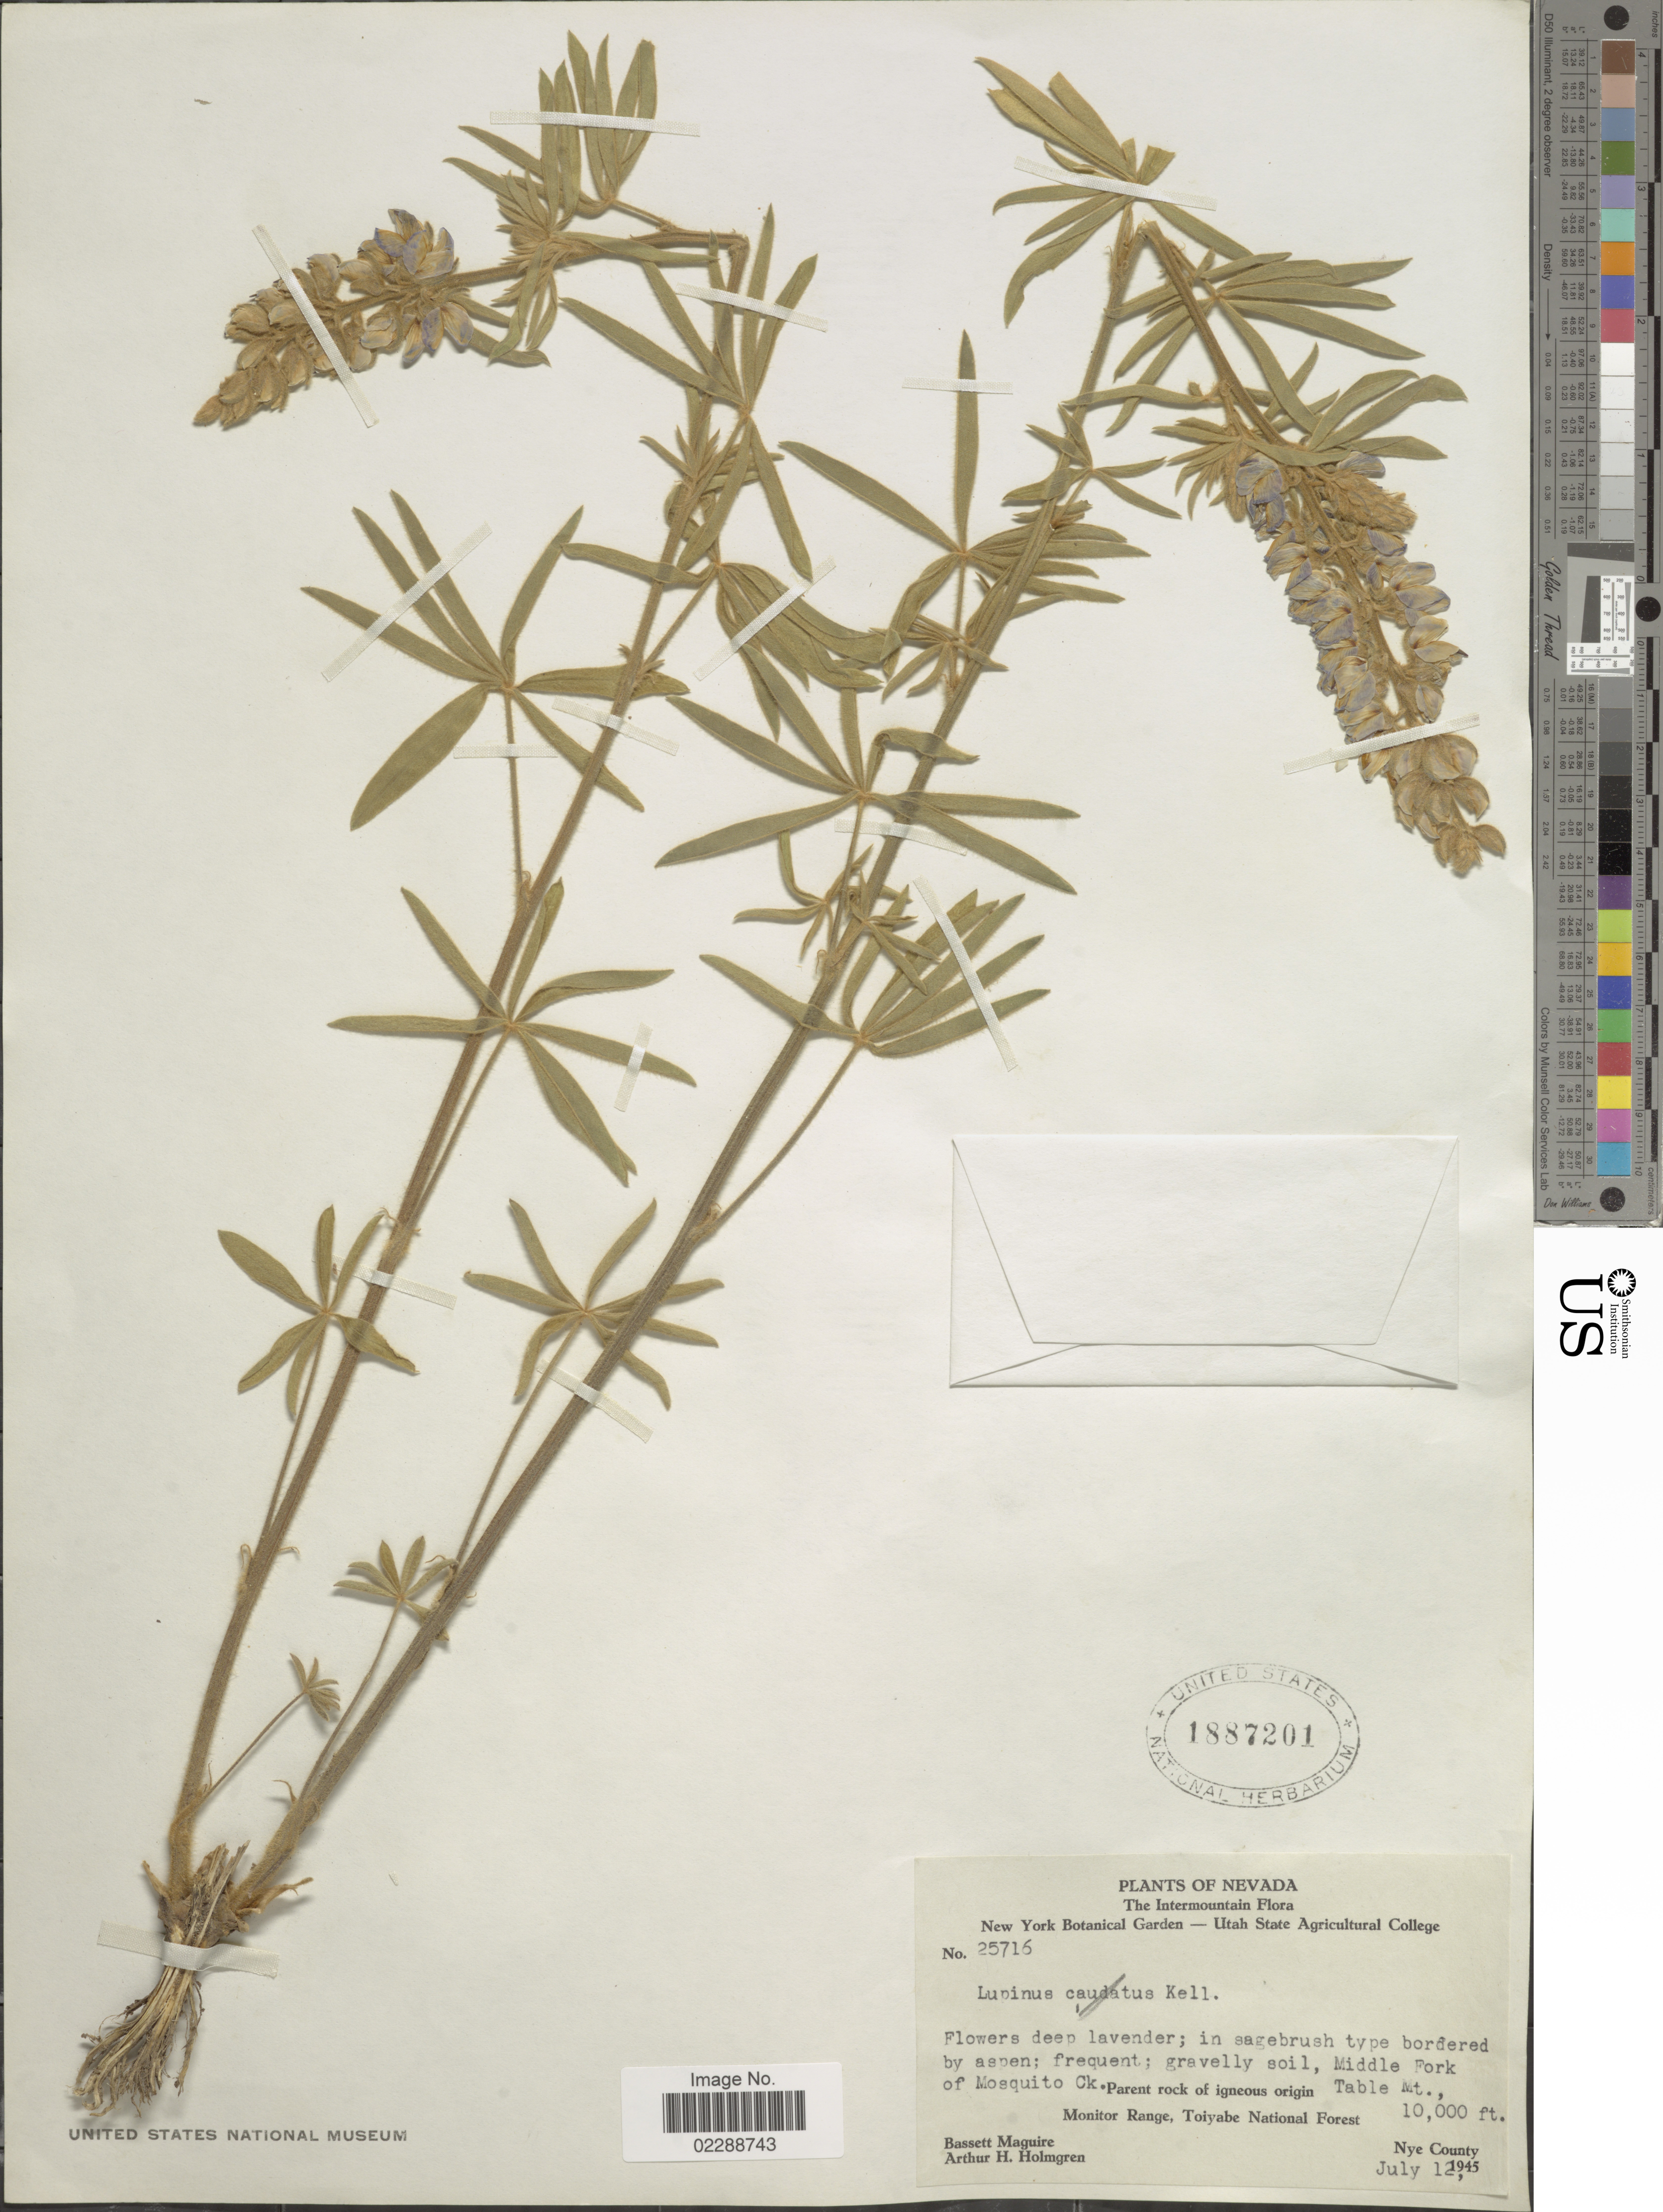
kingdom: Plantae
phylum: Tracheophyta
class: Magnoliopsida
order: Fabales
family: Fabaceae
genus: Lupinus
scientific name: Lupinus sp.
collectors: B. Maguire & A. H. Holmgren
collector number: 25716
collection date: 1945-07-12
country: United States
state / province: Nevada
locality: The Intermountain, Middle Fork of Mosquito Ck., Table Mt., Parent rock of igneous origin, Monitor Range, Toiyabe National Forest, Nye County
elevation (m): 3048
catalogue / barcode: US 1887201